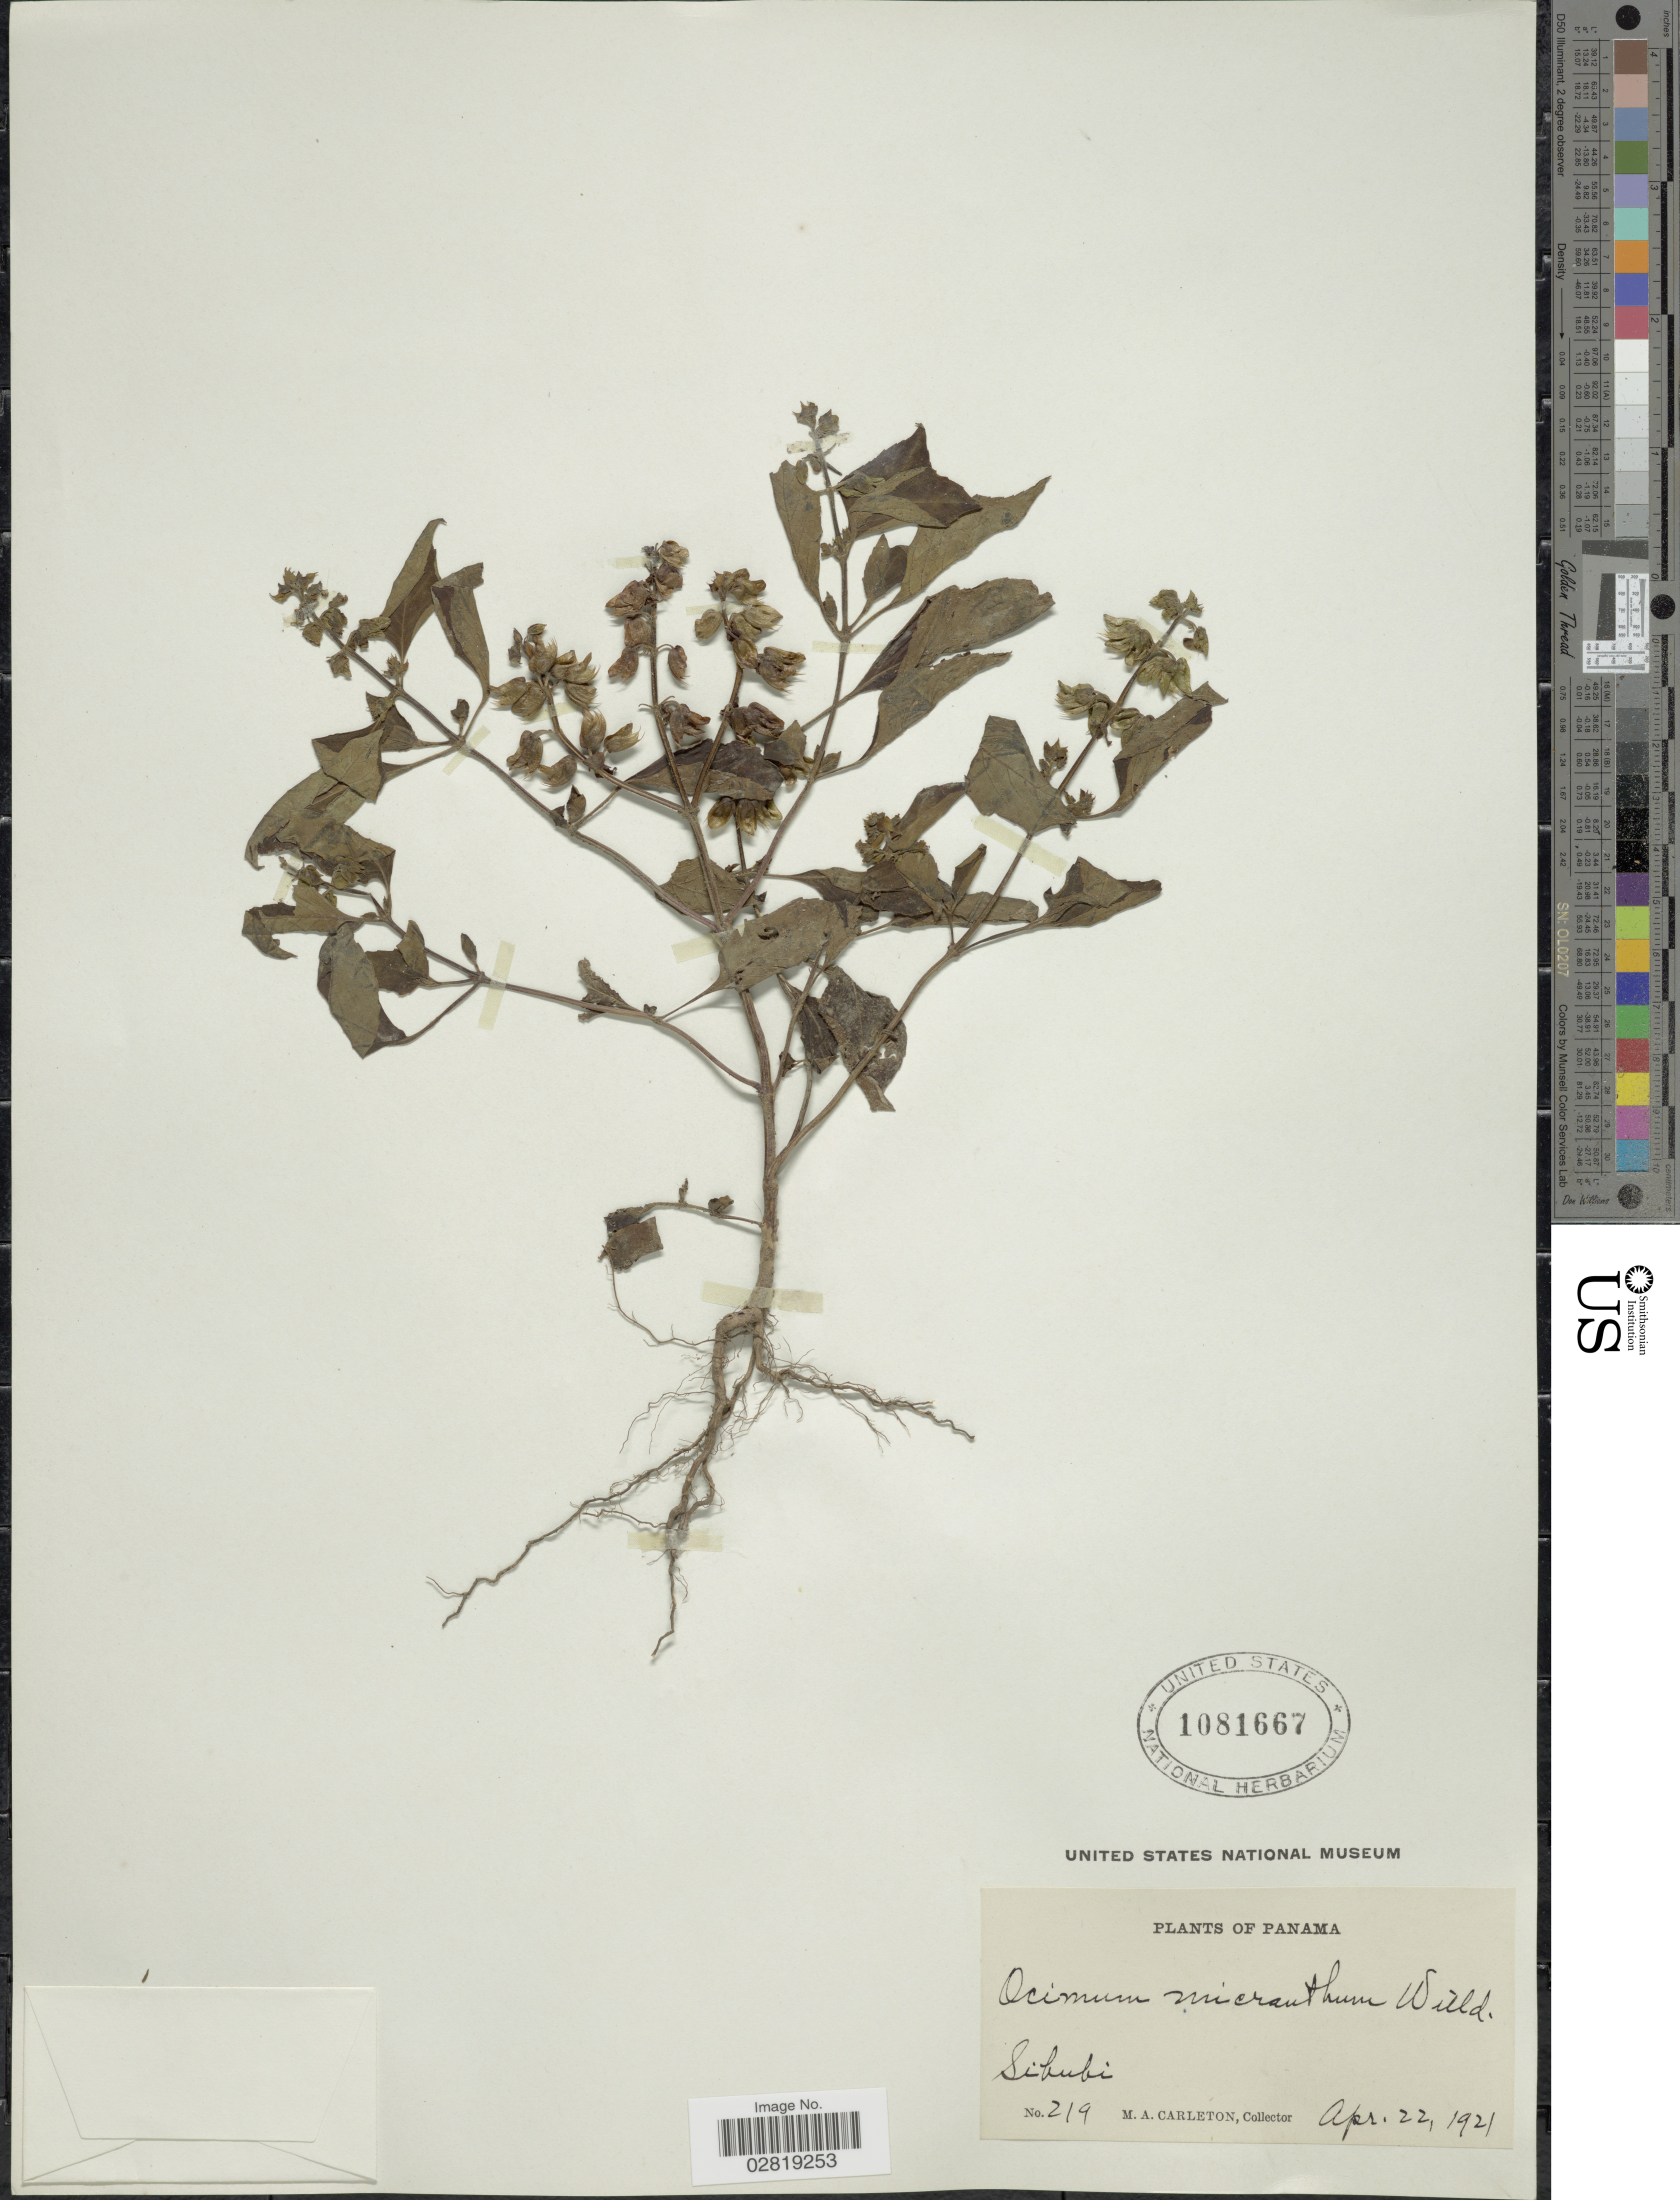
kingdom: Plantae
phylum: Tracheophyta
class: Magnoliopsida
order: Lamiales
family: Lamiaceae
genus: Ocimum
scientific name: Ocimum campechianum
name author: Mill.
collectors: M. A. Carleton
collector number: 219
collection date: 1921-04-22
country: Panama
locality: Sibubi.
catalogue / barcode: US 1081667